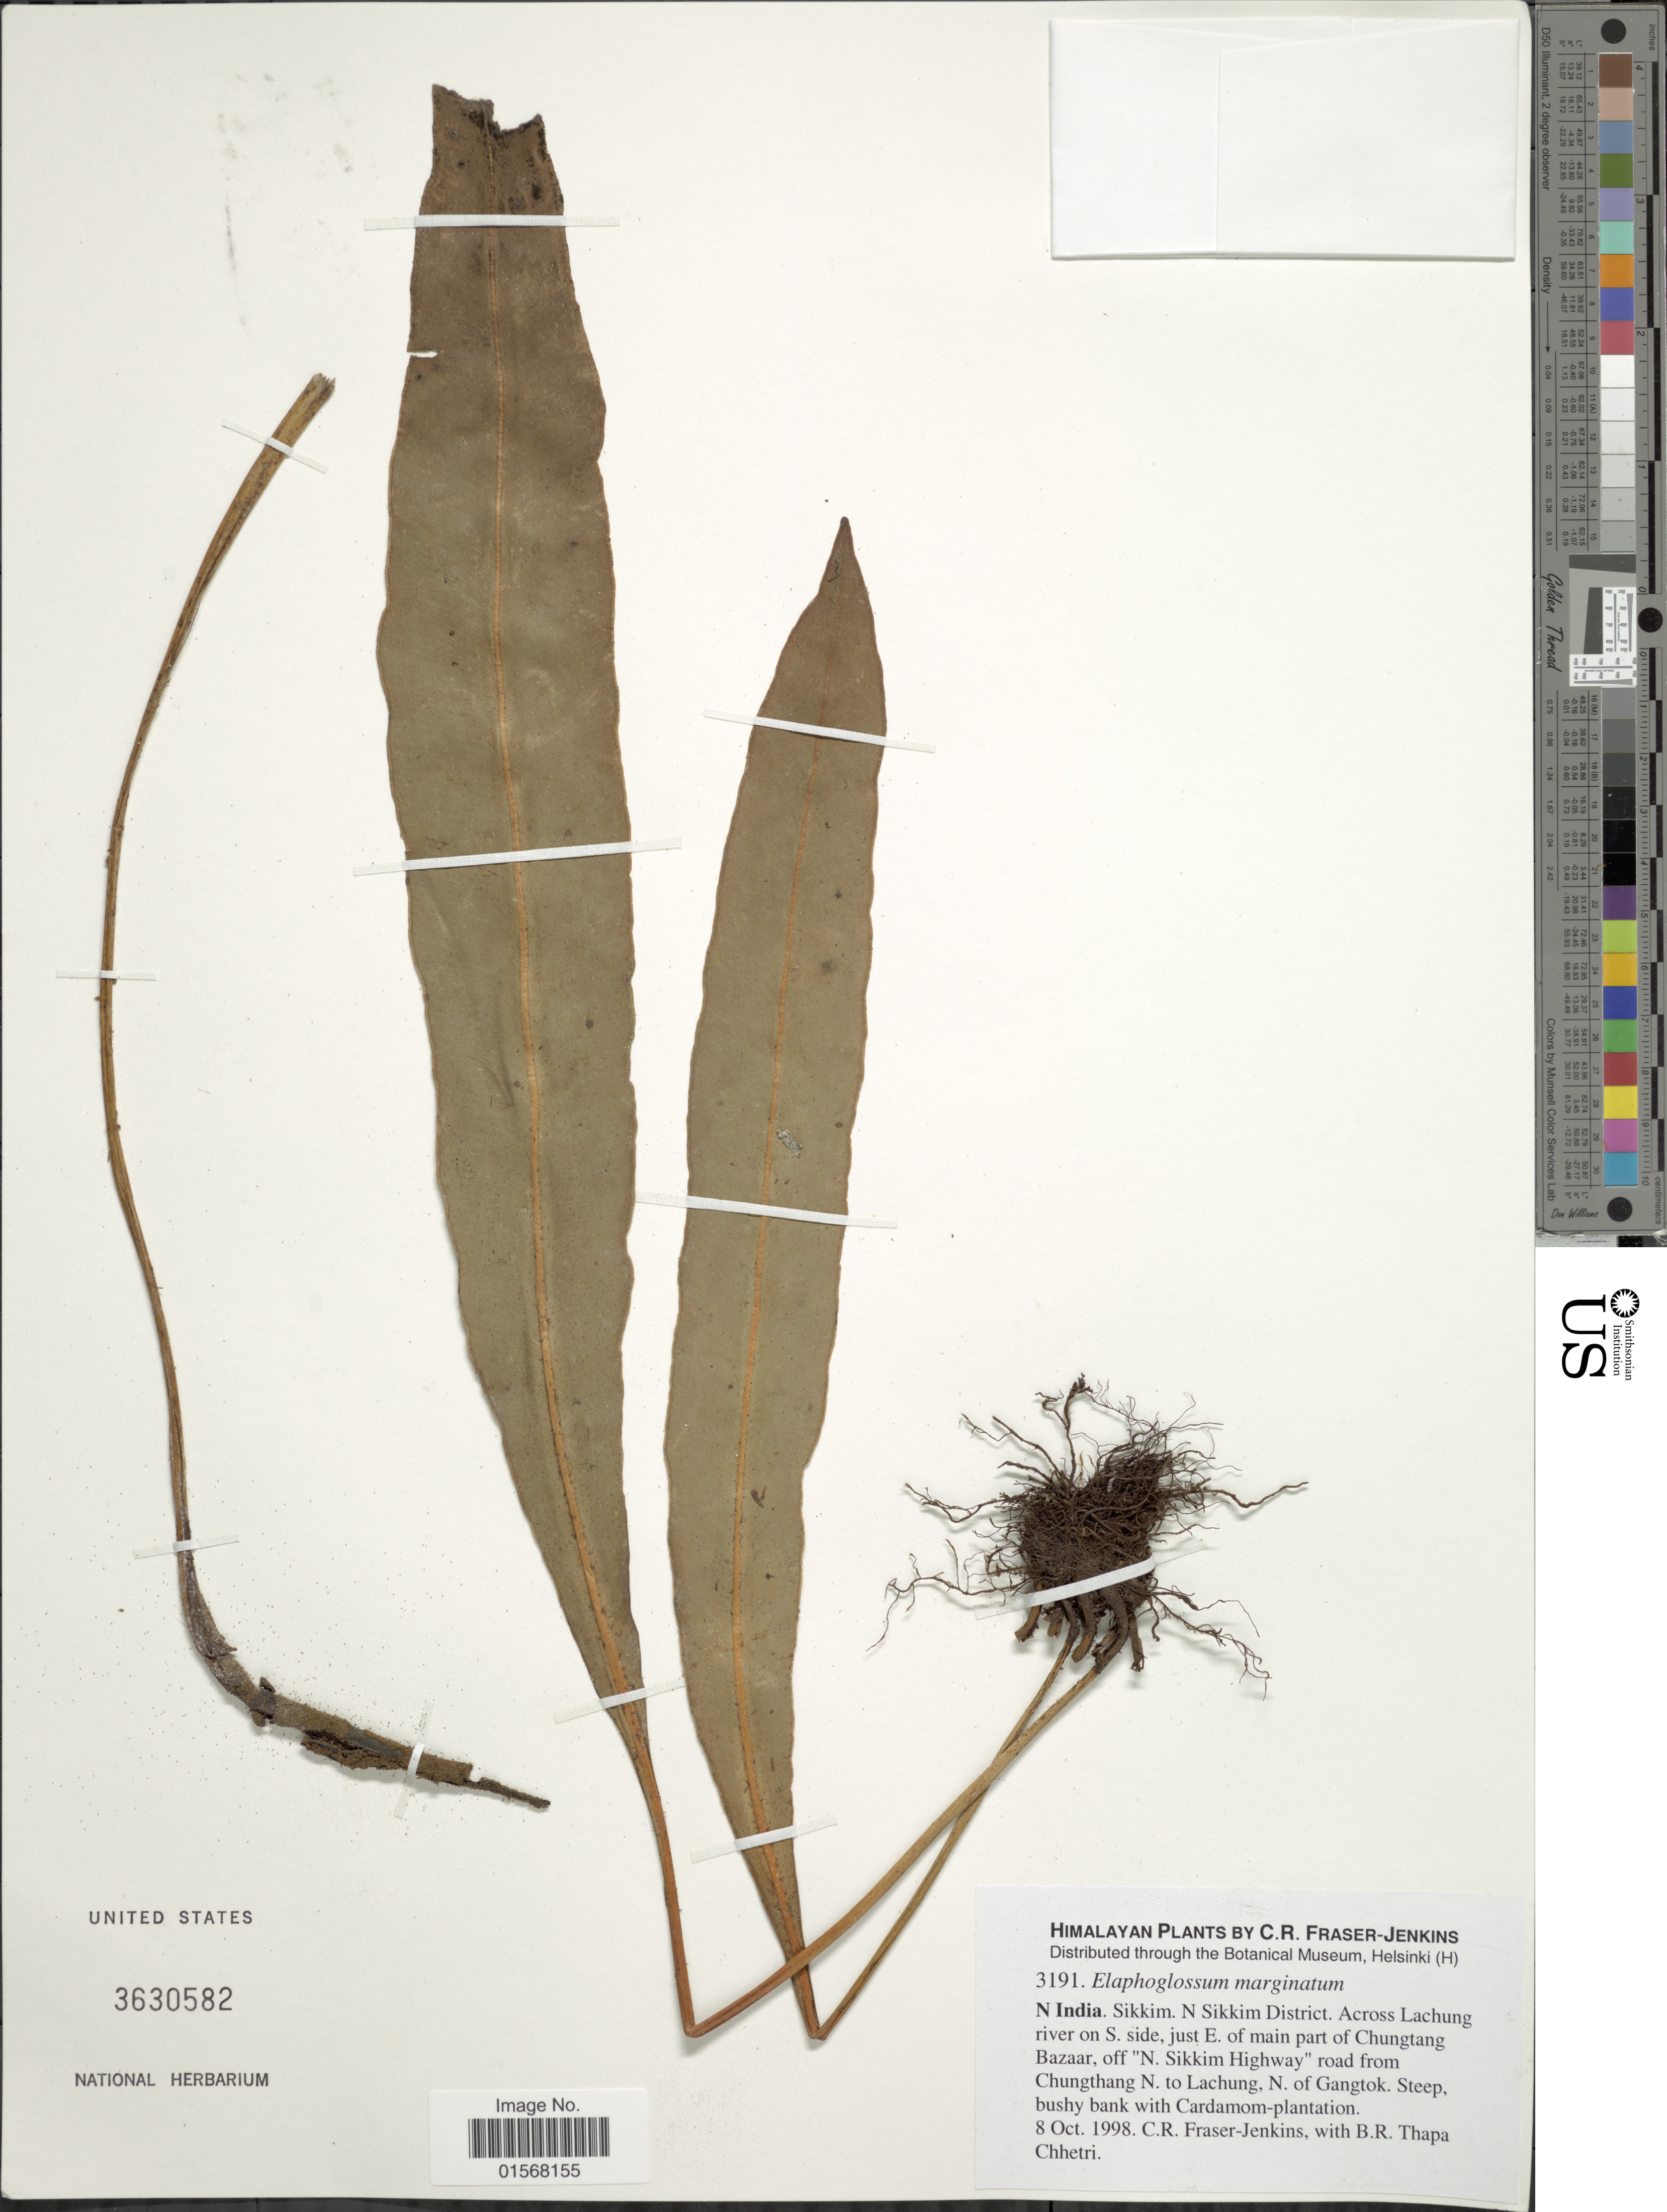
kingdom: Plantae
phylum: Tracheophyta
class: Polypodiopsida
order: Polypodiales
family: Dryopteridaceae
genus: Elaphoglossum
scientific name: Elaphoglossum marginatum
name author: (Wall. ex Fée) T. Moore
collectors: C. R. Fraser-Jenkins & B. Thapa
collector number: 3191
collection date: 1998-10-08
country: India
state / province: Sikkim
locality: N. India, Sikkim District, across Lachung river on S. Side, just E. of main part of Chungtang Bazaar, off"N. Sikkim Highway"road rom Chungthang N. to Lachung, N. of Gangtok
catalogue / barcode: US 3630582